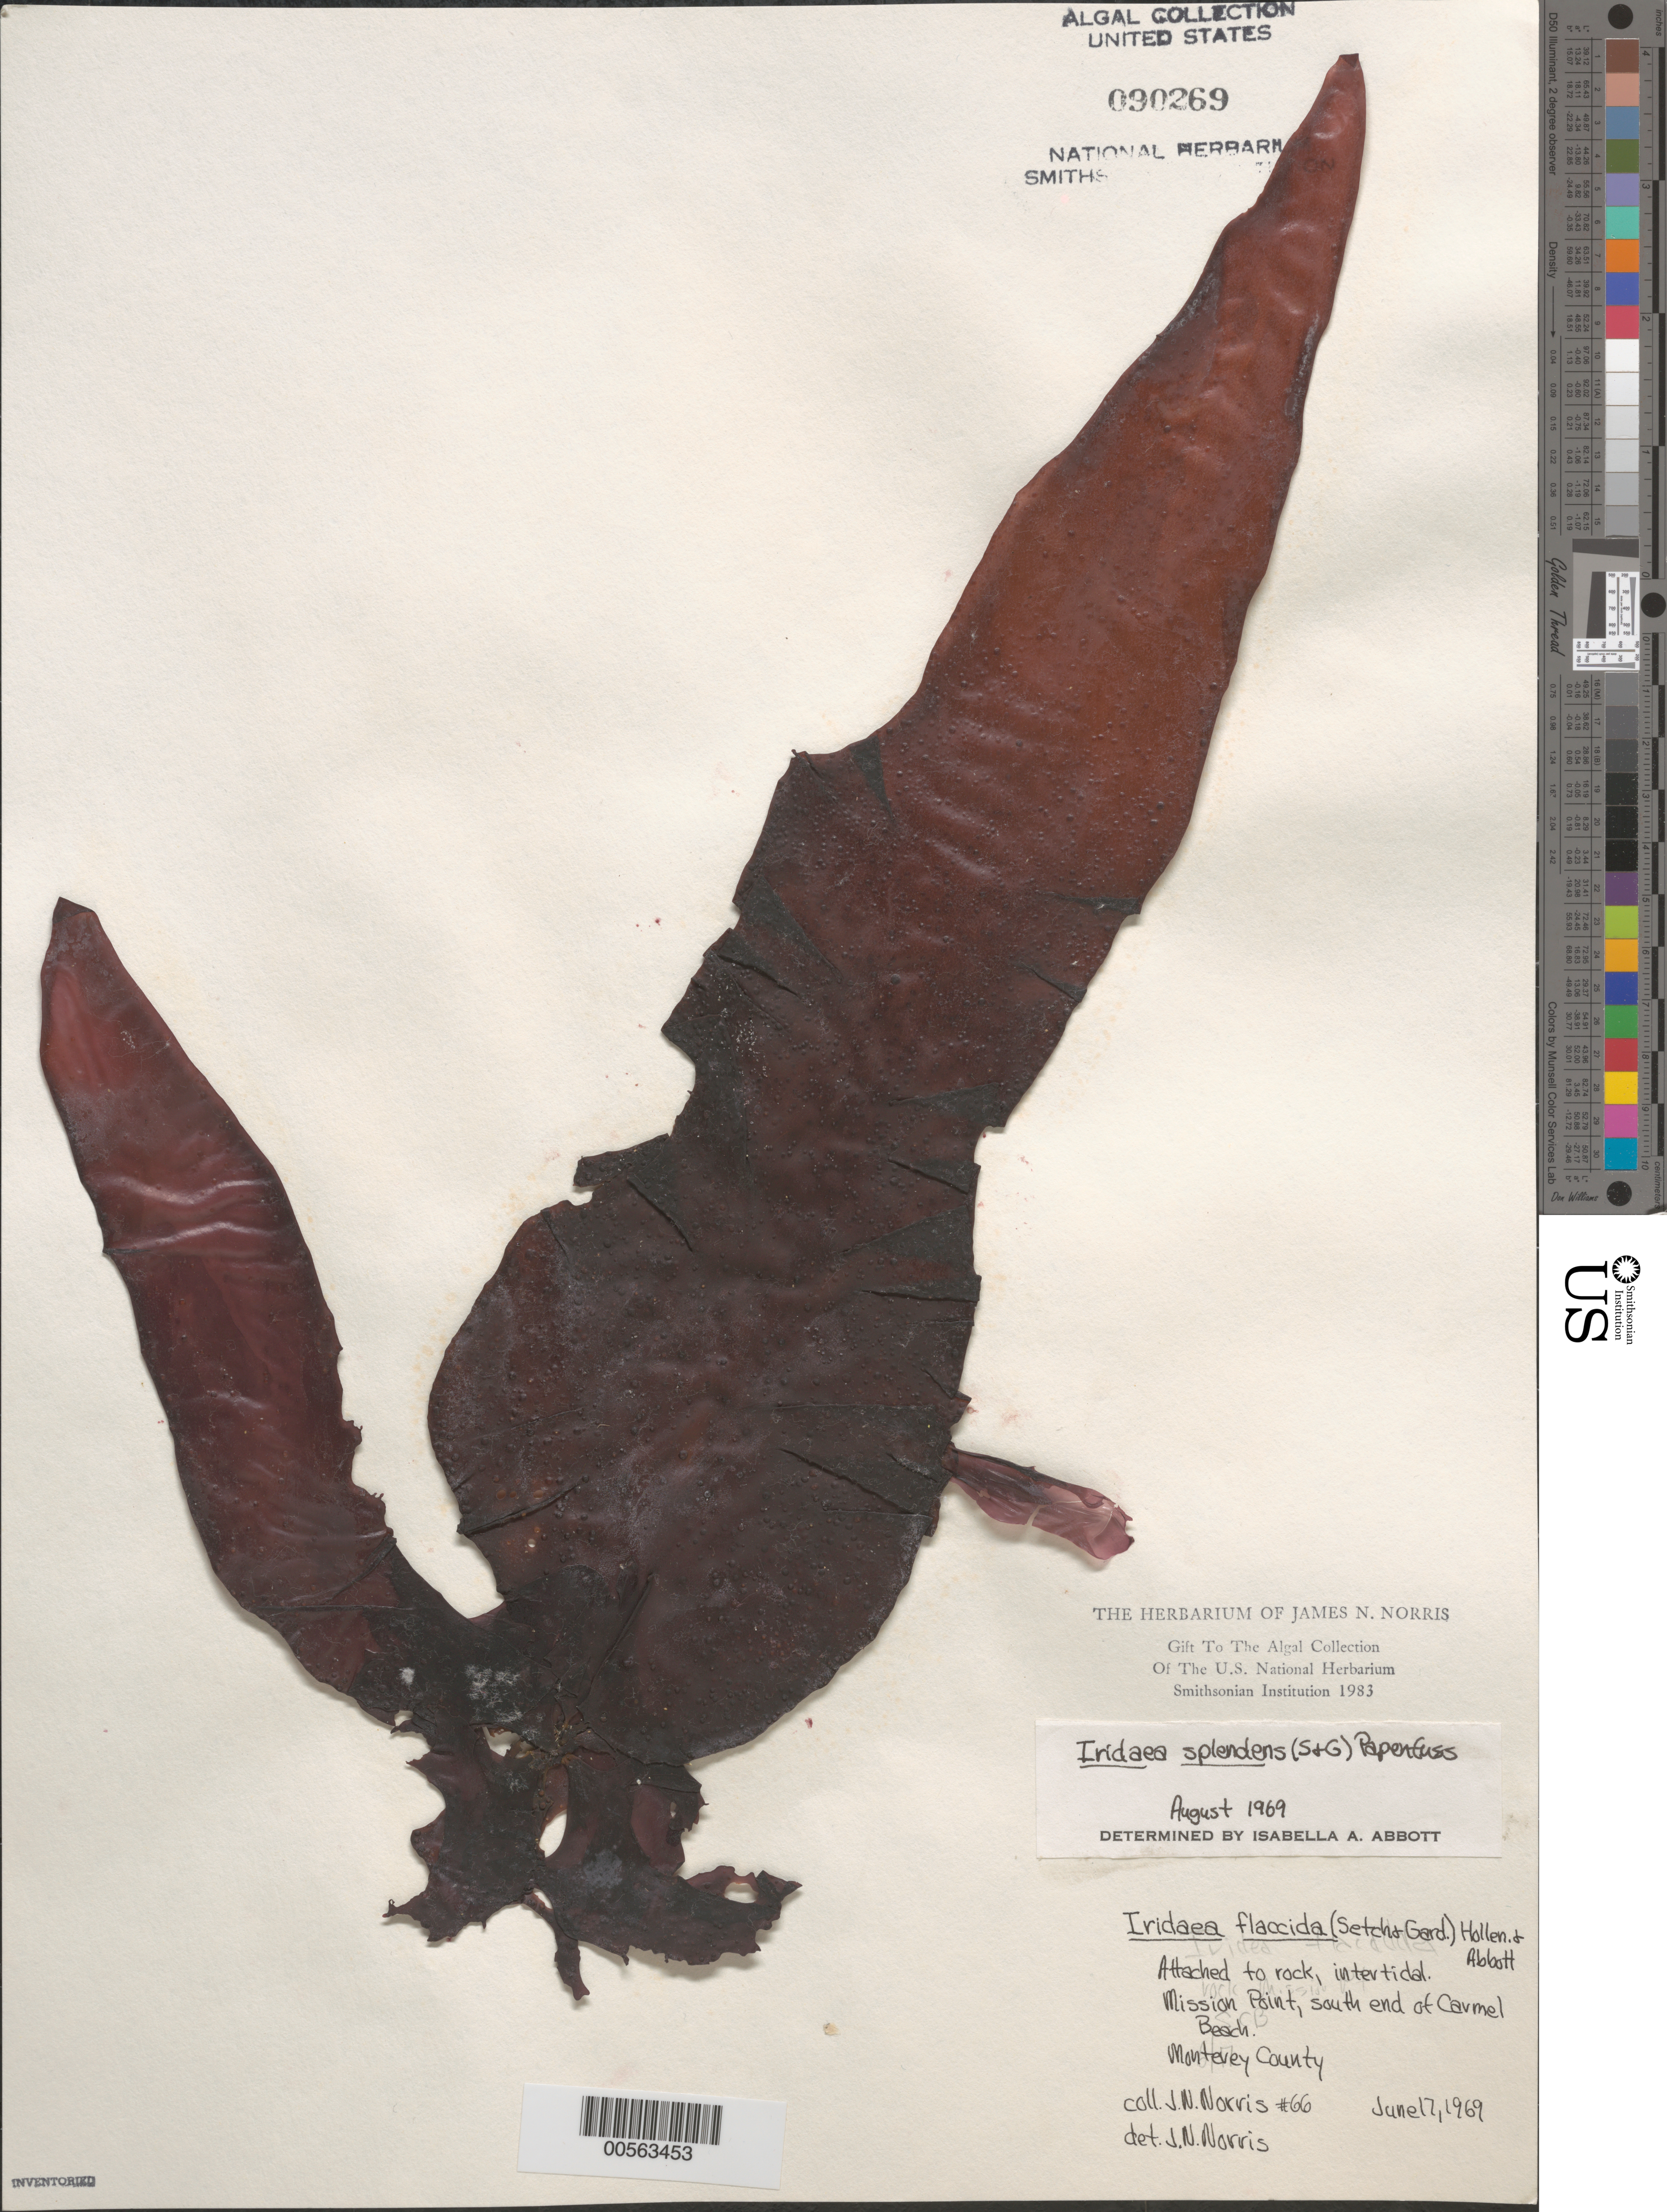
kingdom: Plantae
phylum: Rhodophyta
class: Florideophyceae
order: Gigartinales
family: Gigartinaceae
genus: Mazzaella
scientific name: Mazzaella splendens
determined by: Algae name updating Project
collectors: J. N. Norris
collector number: JN-66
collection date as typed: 17 Jun 1969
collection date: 1969-06-17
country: United States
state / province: California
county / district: Monterey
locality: Mission Point, Carmel Beach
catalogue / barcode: US 90269